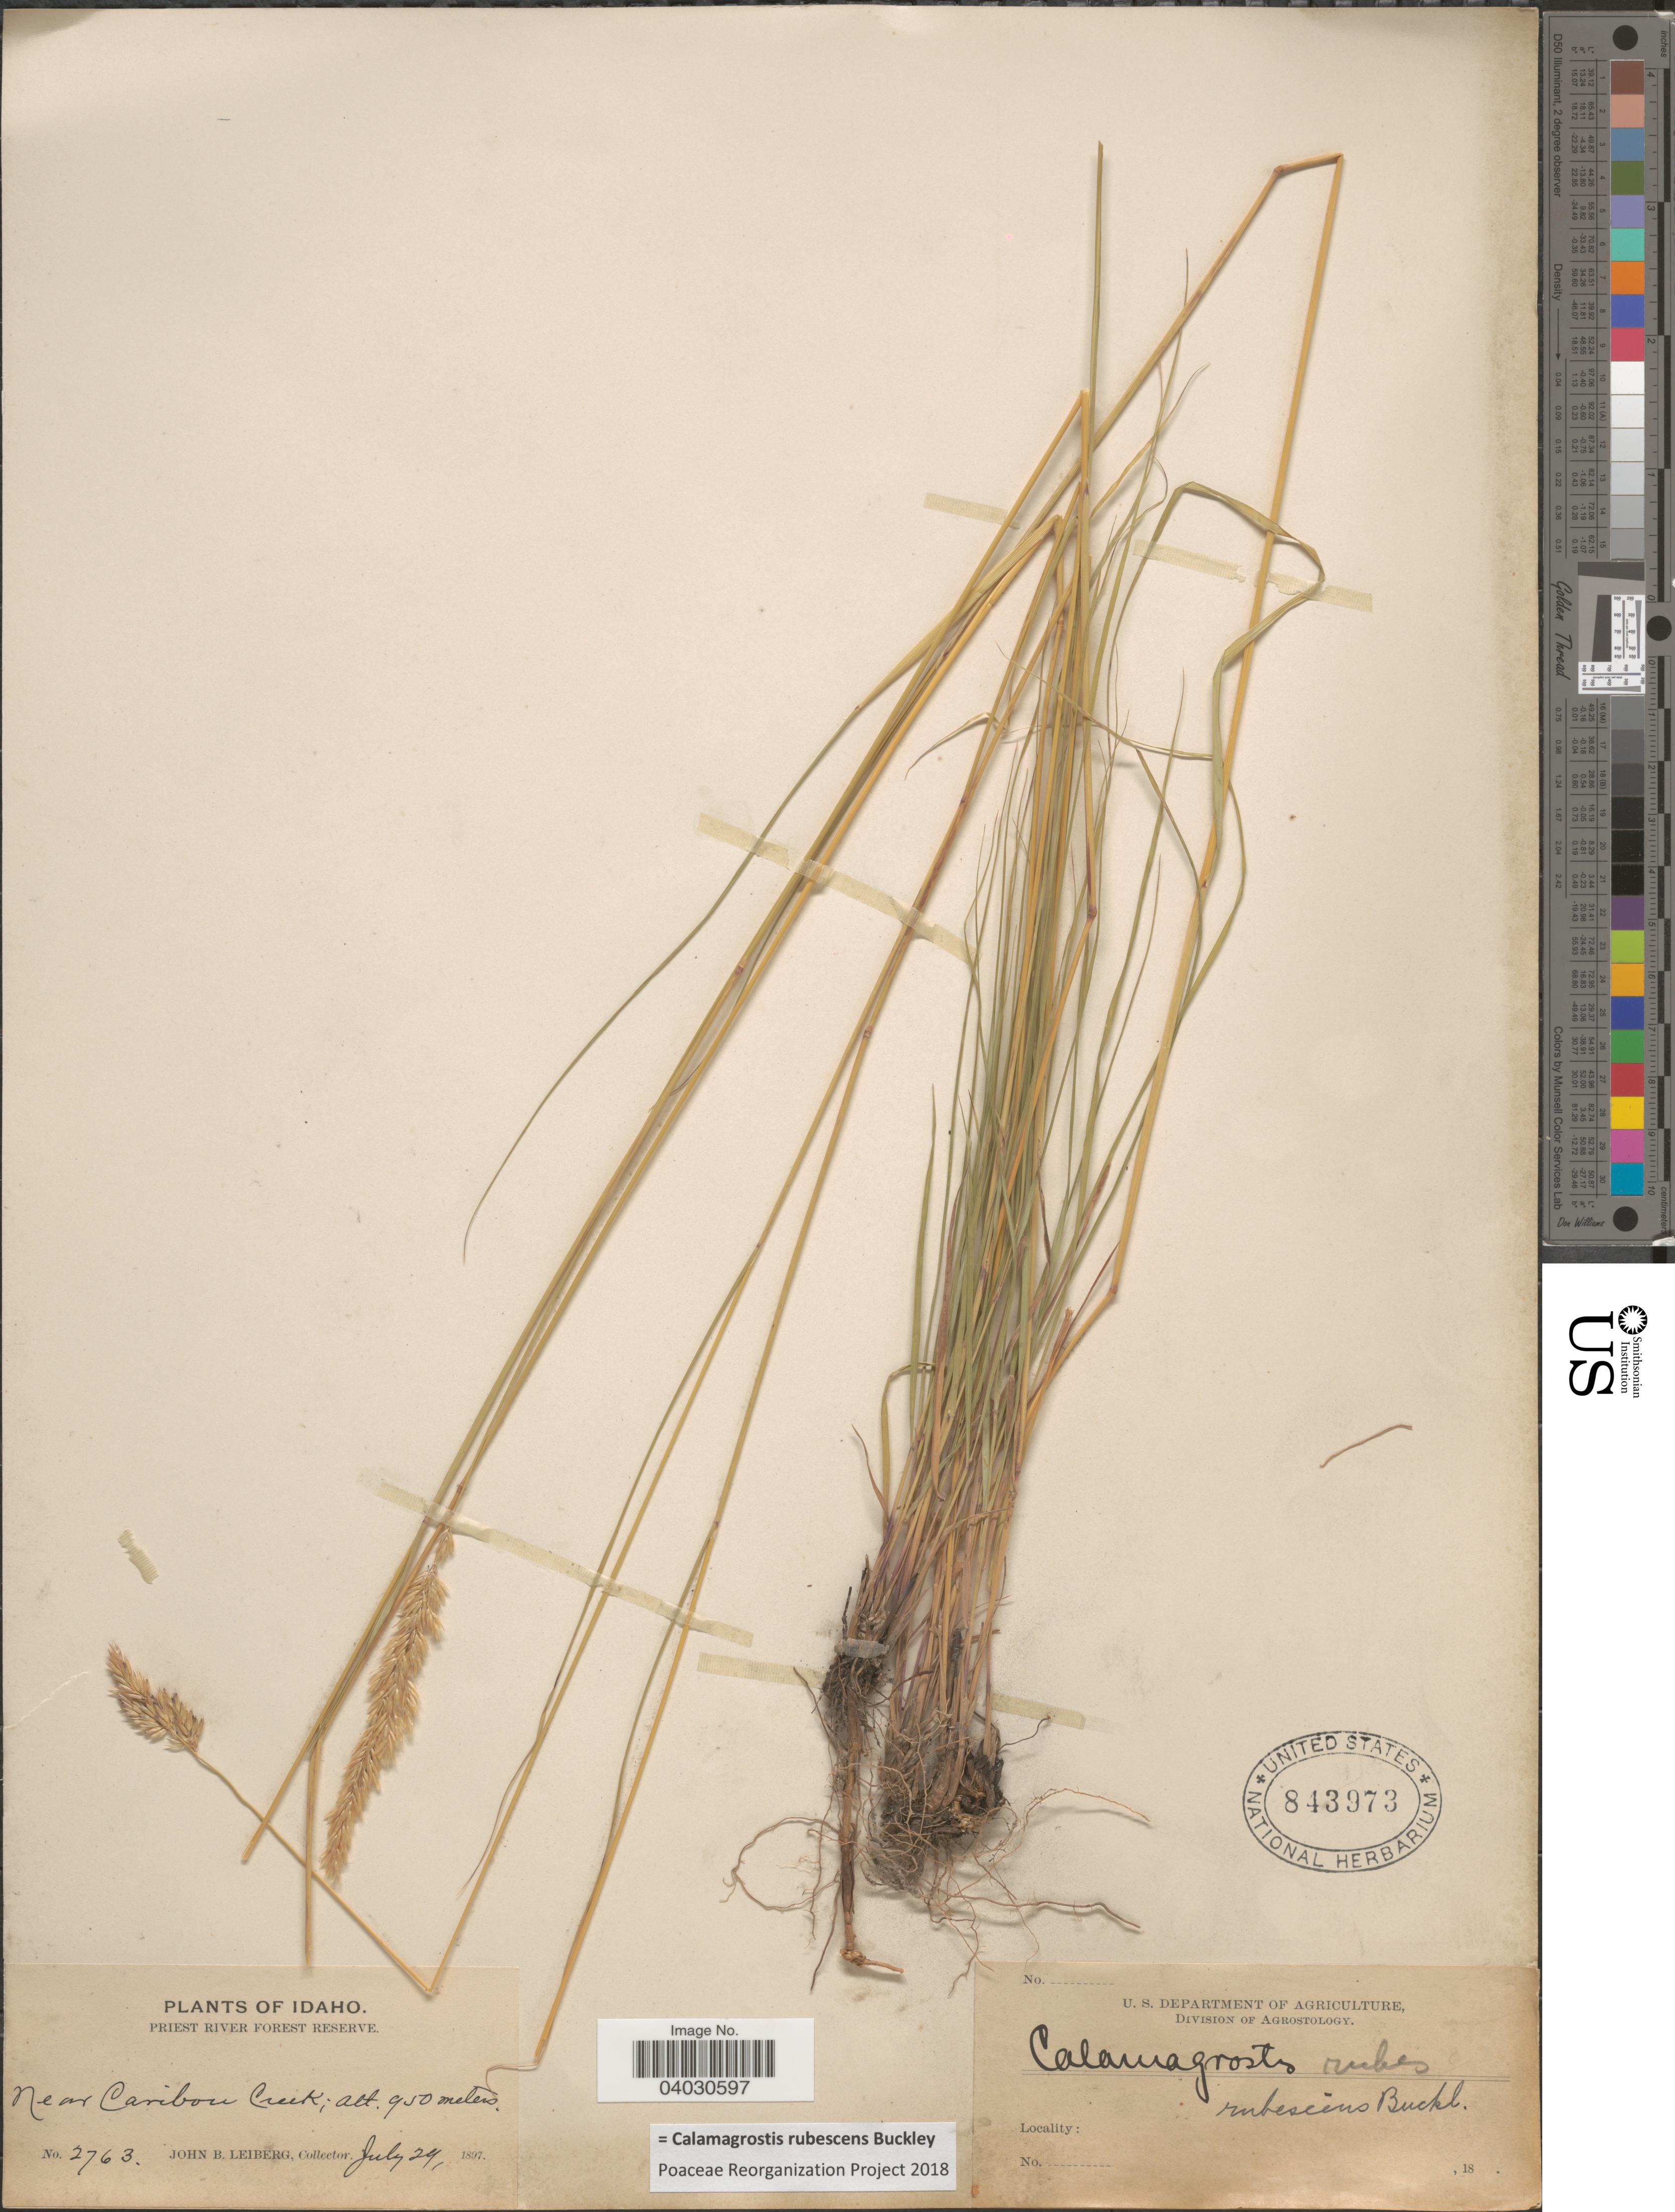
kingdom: Plantae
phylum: Tracheophyta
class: Liliopsida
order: Poales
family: Poaceae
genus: Calamagrostis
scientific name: Calamagrostis rubescens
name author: Buckley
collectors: J. B. Leiberg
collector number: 2763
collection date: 1897-07-24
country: United States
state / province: Idaho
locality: Priest River Forest Reserve. Near Caribon Creek.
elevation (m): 950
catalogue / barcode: US 843973